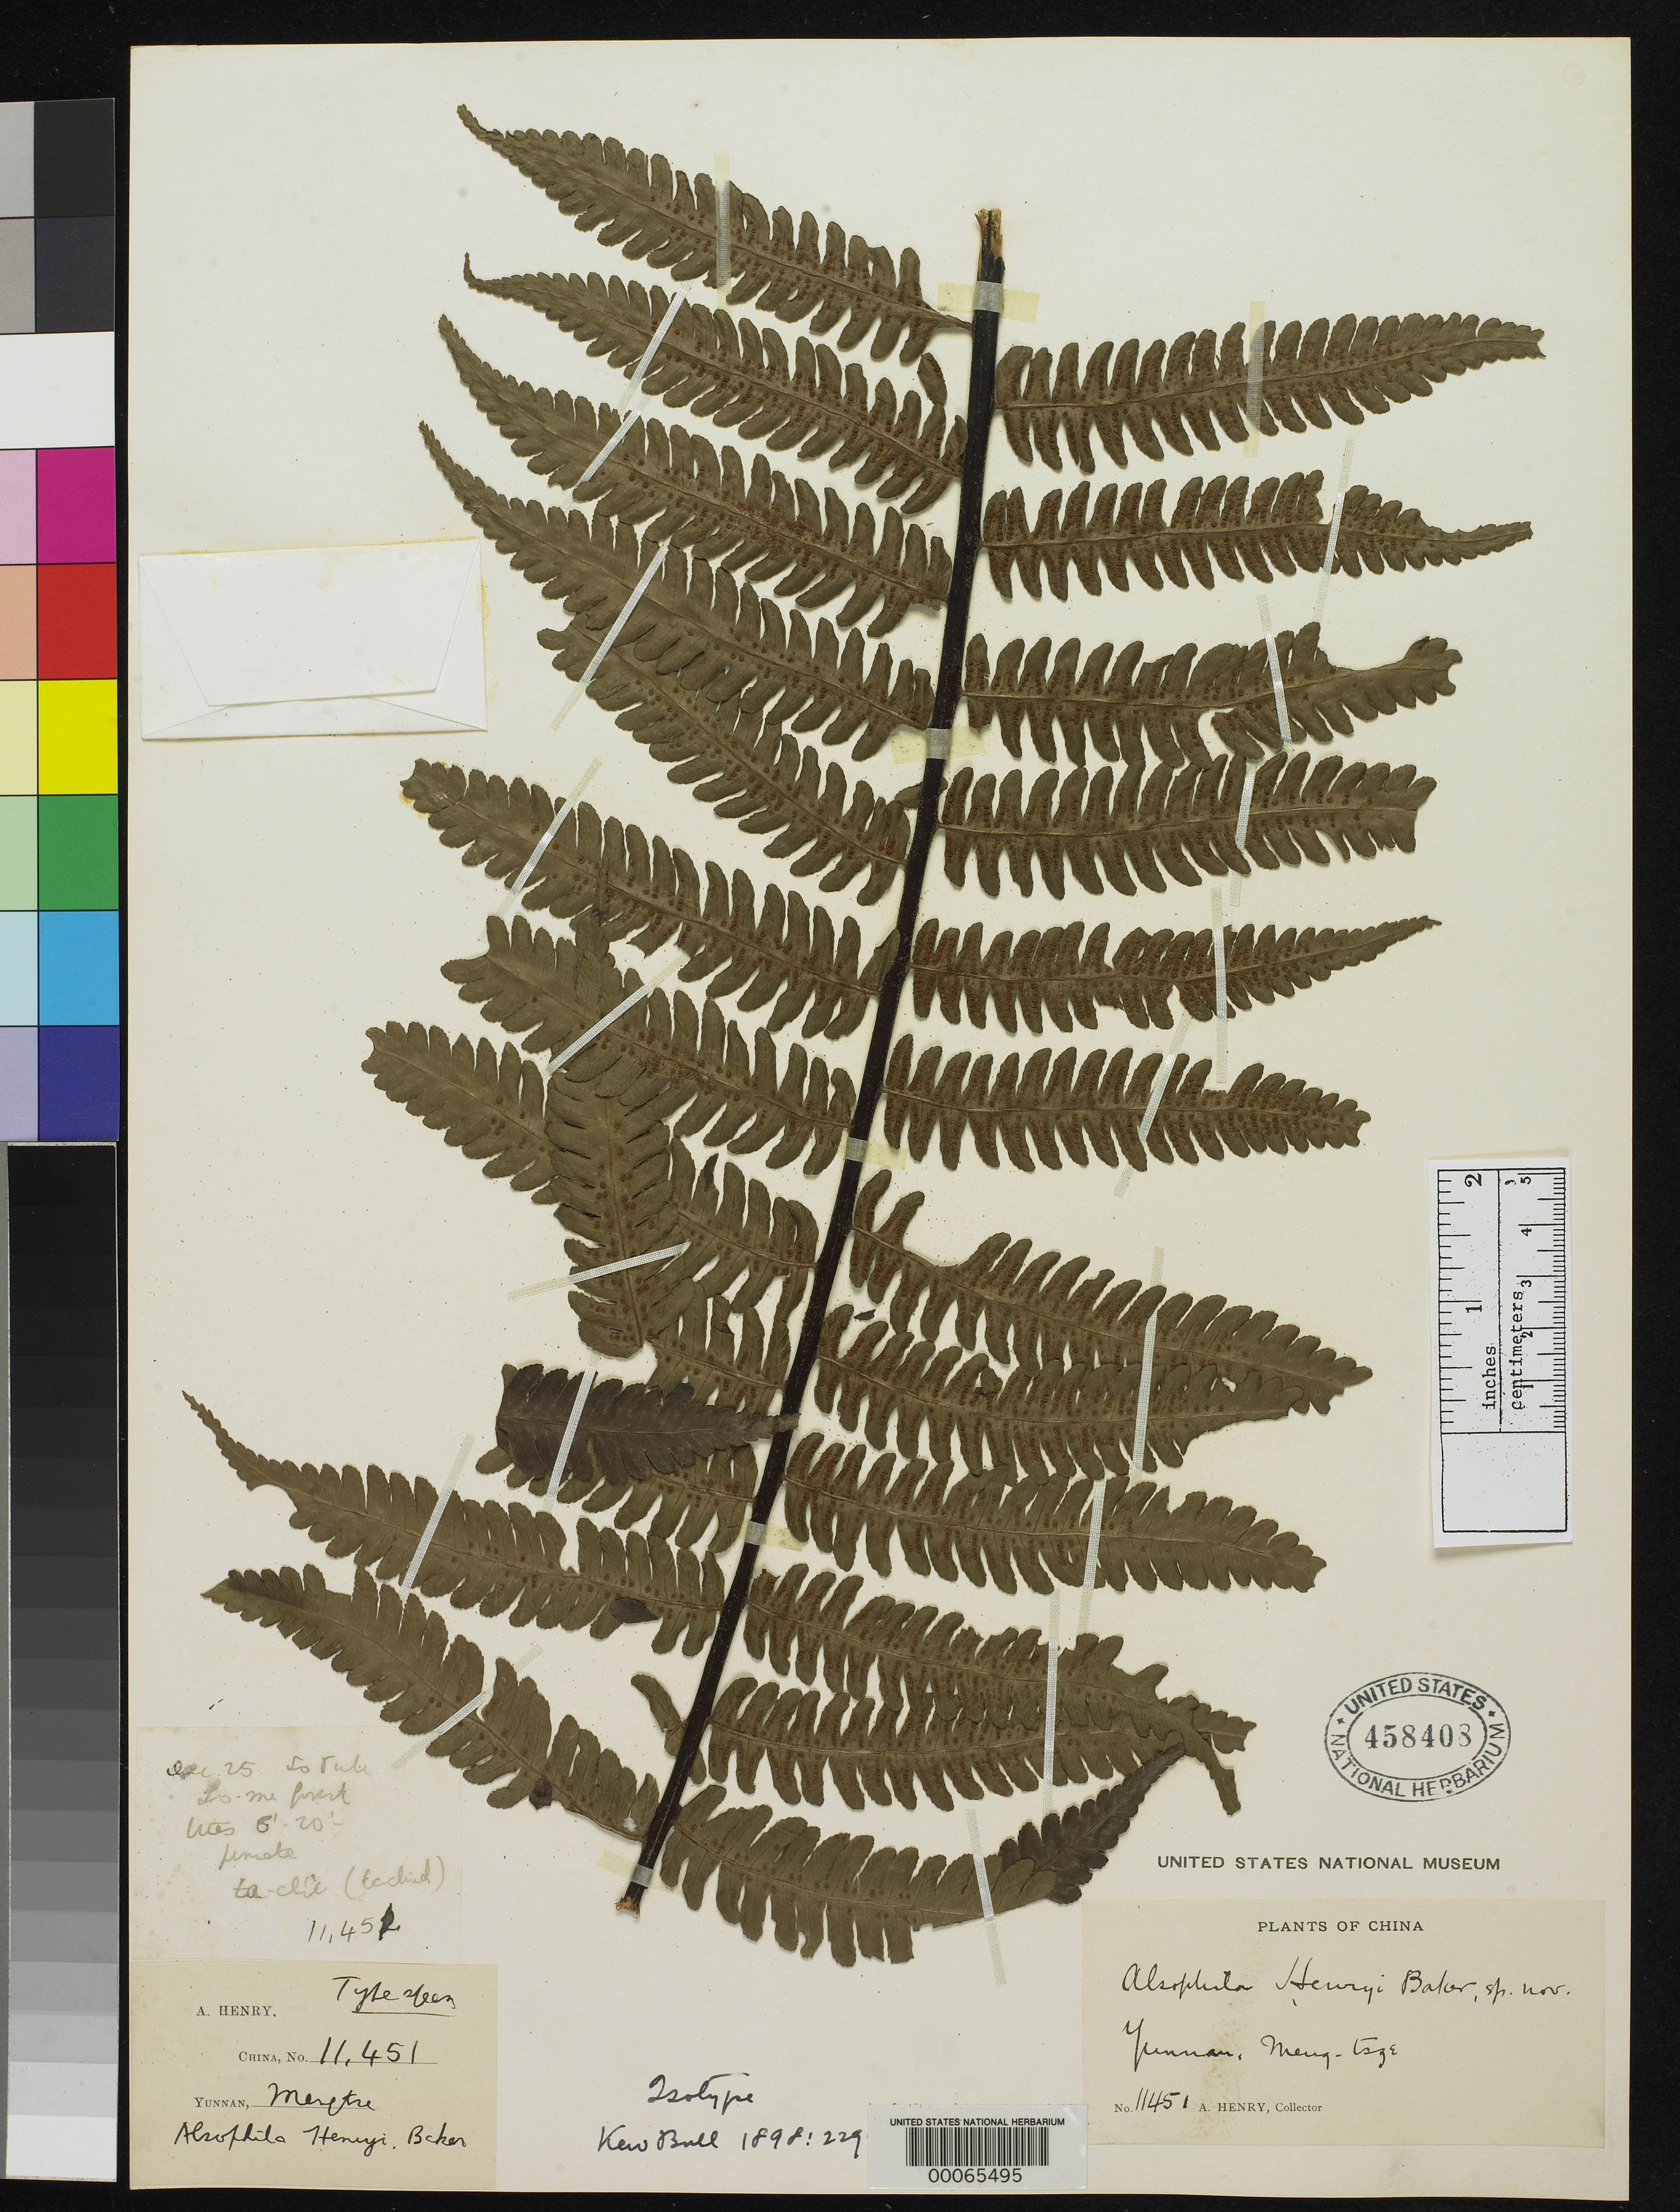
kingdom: Plantae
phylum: Tracheophyta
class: Polypodiopsida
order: Cyatheales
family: Cyatheaceae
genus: Alsophila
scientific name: Alsophila henryi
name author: Baker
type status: Type Collection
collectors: A. Henry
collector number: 11451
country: China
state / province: Yunnan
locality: Mengtze [Meng-tsze]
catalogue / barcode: US 458408